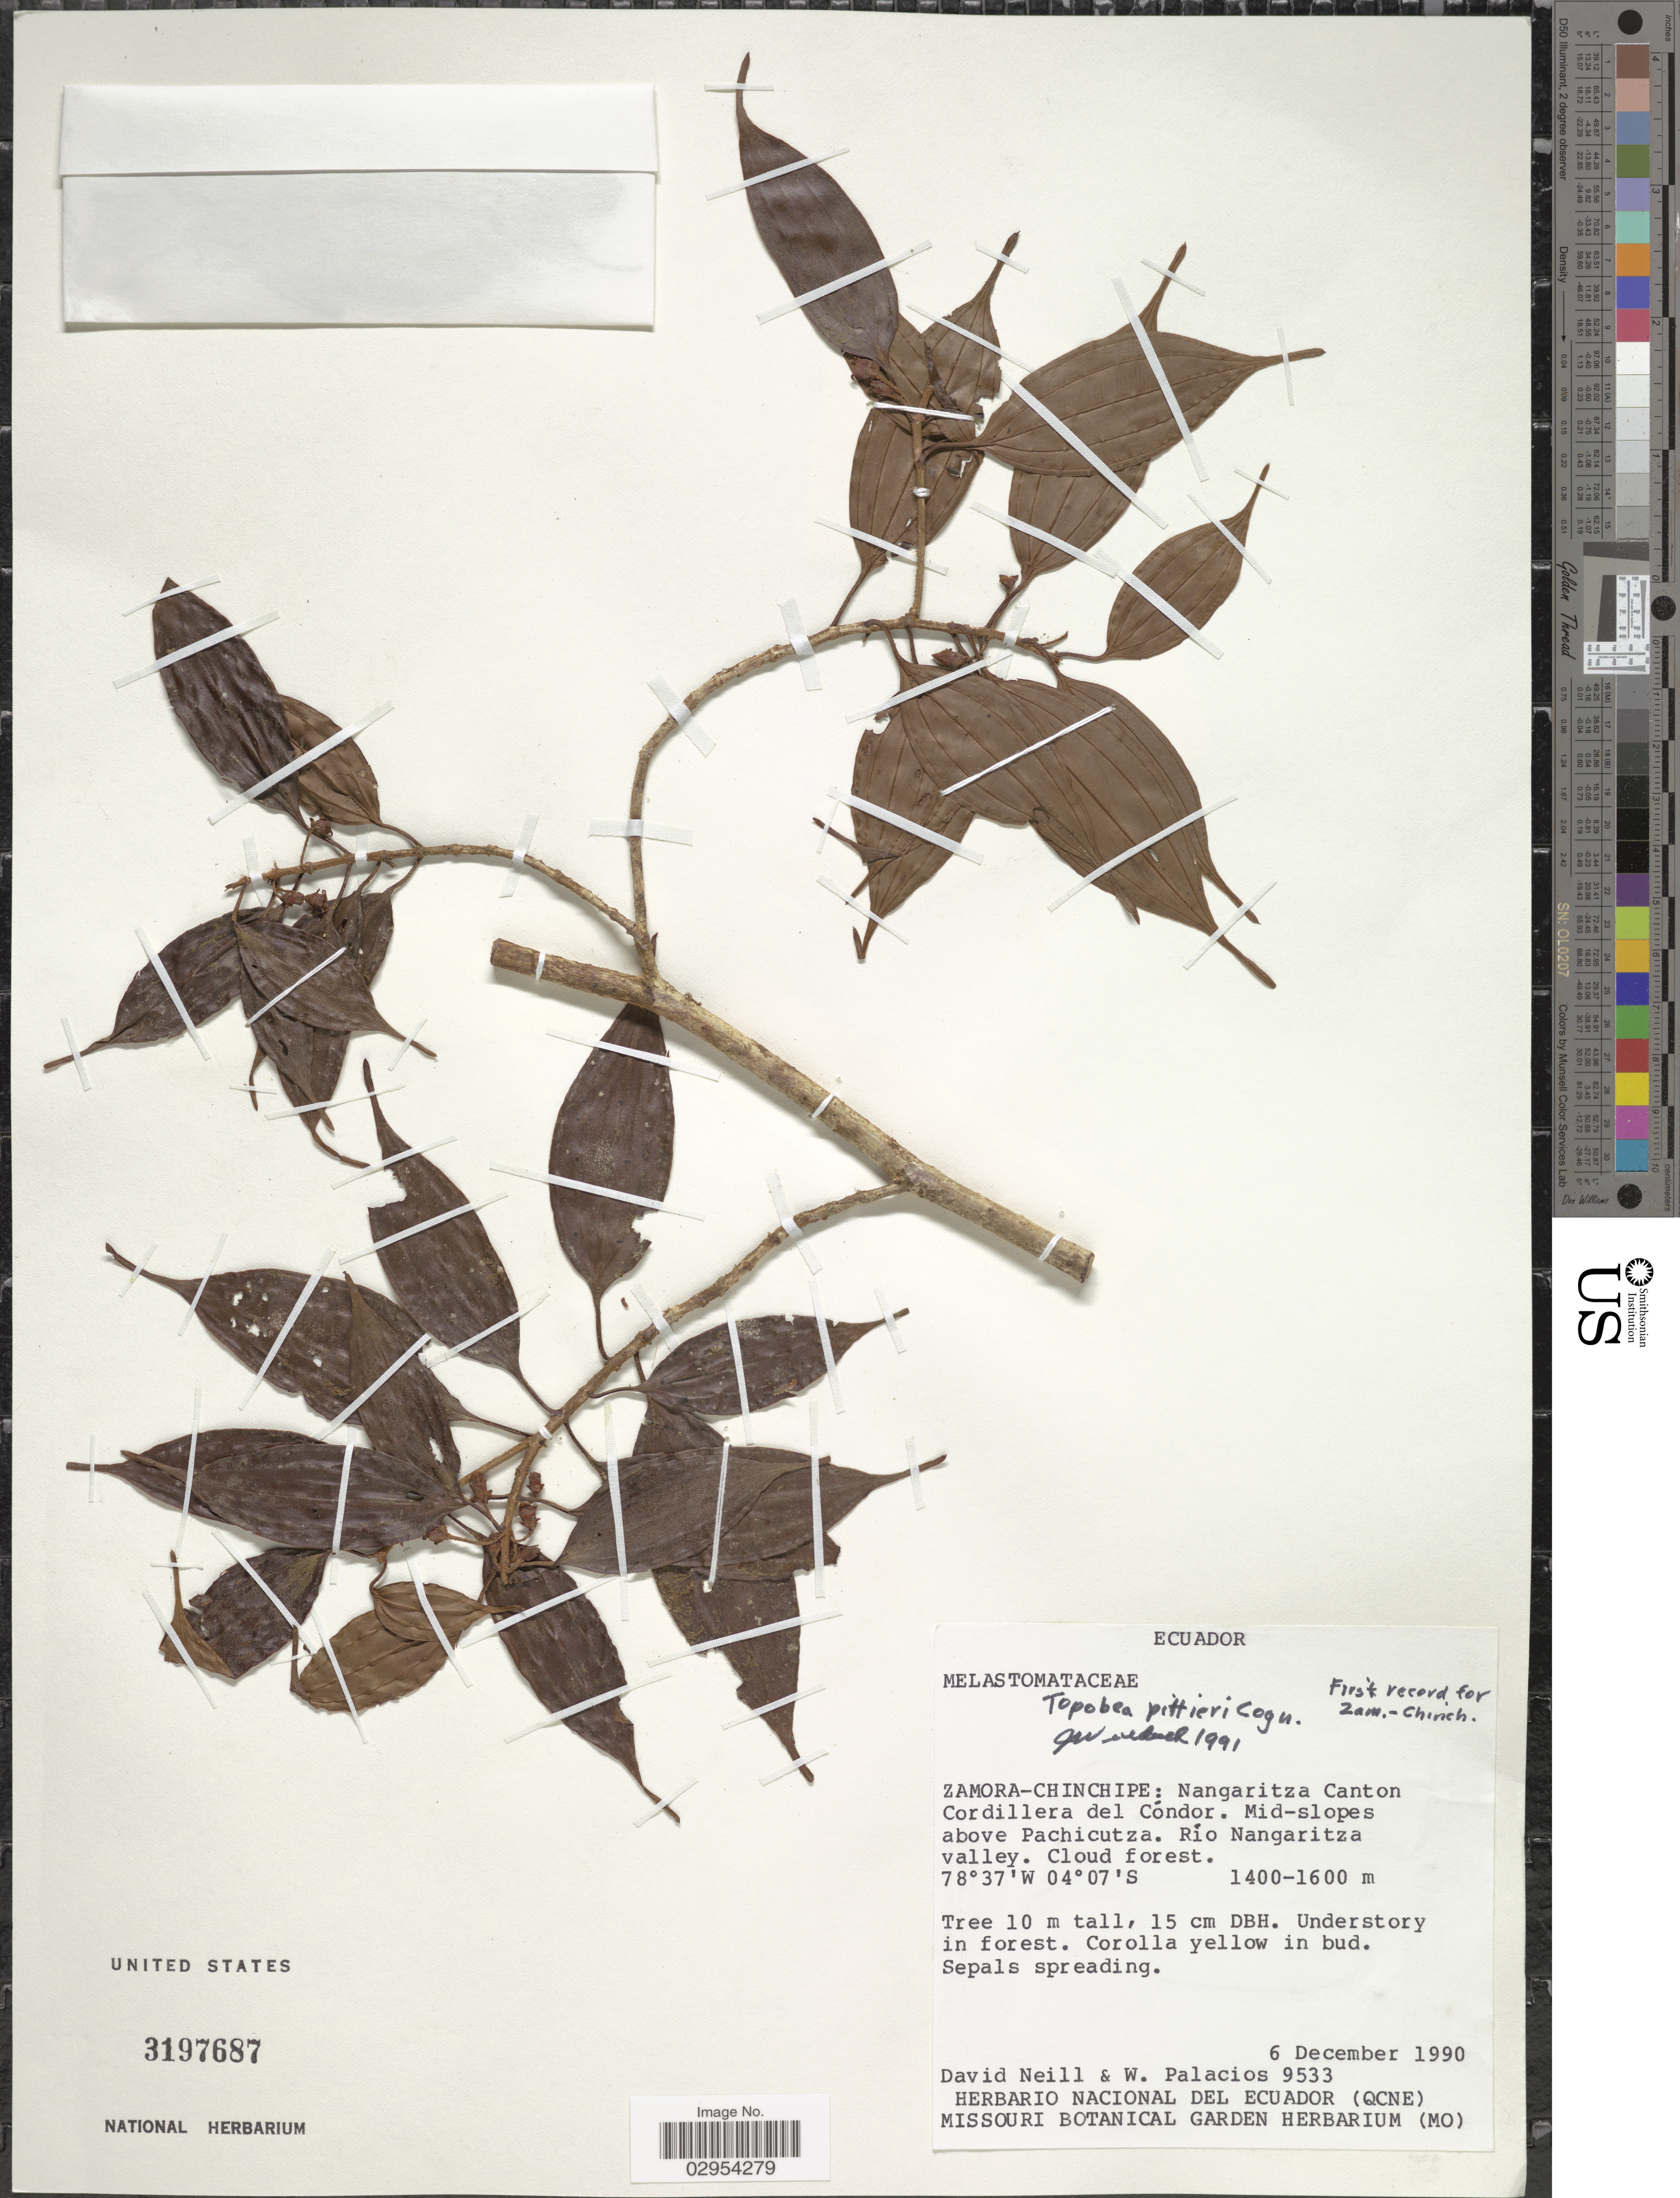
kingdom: Plantae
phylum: Tracheophyta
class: Magnoliopsida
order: Myrtales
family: Melastomataceae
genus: Topobea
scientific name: Topobea pittieri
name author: Cogn.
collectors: D. Neill & W. Palacios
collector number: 9533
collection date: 1990-12-06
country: Ecuador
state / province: Zamora-Chinchipe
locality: Nangaritza Canton Cordillera del Condor. Mid-slopes above Pachicutza. Río Nangaritza valley.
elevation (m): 1400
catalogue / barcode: US 3197687